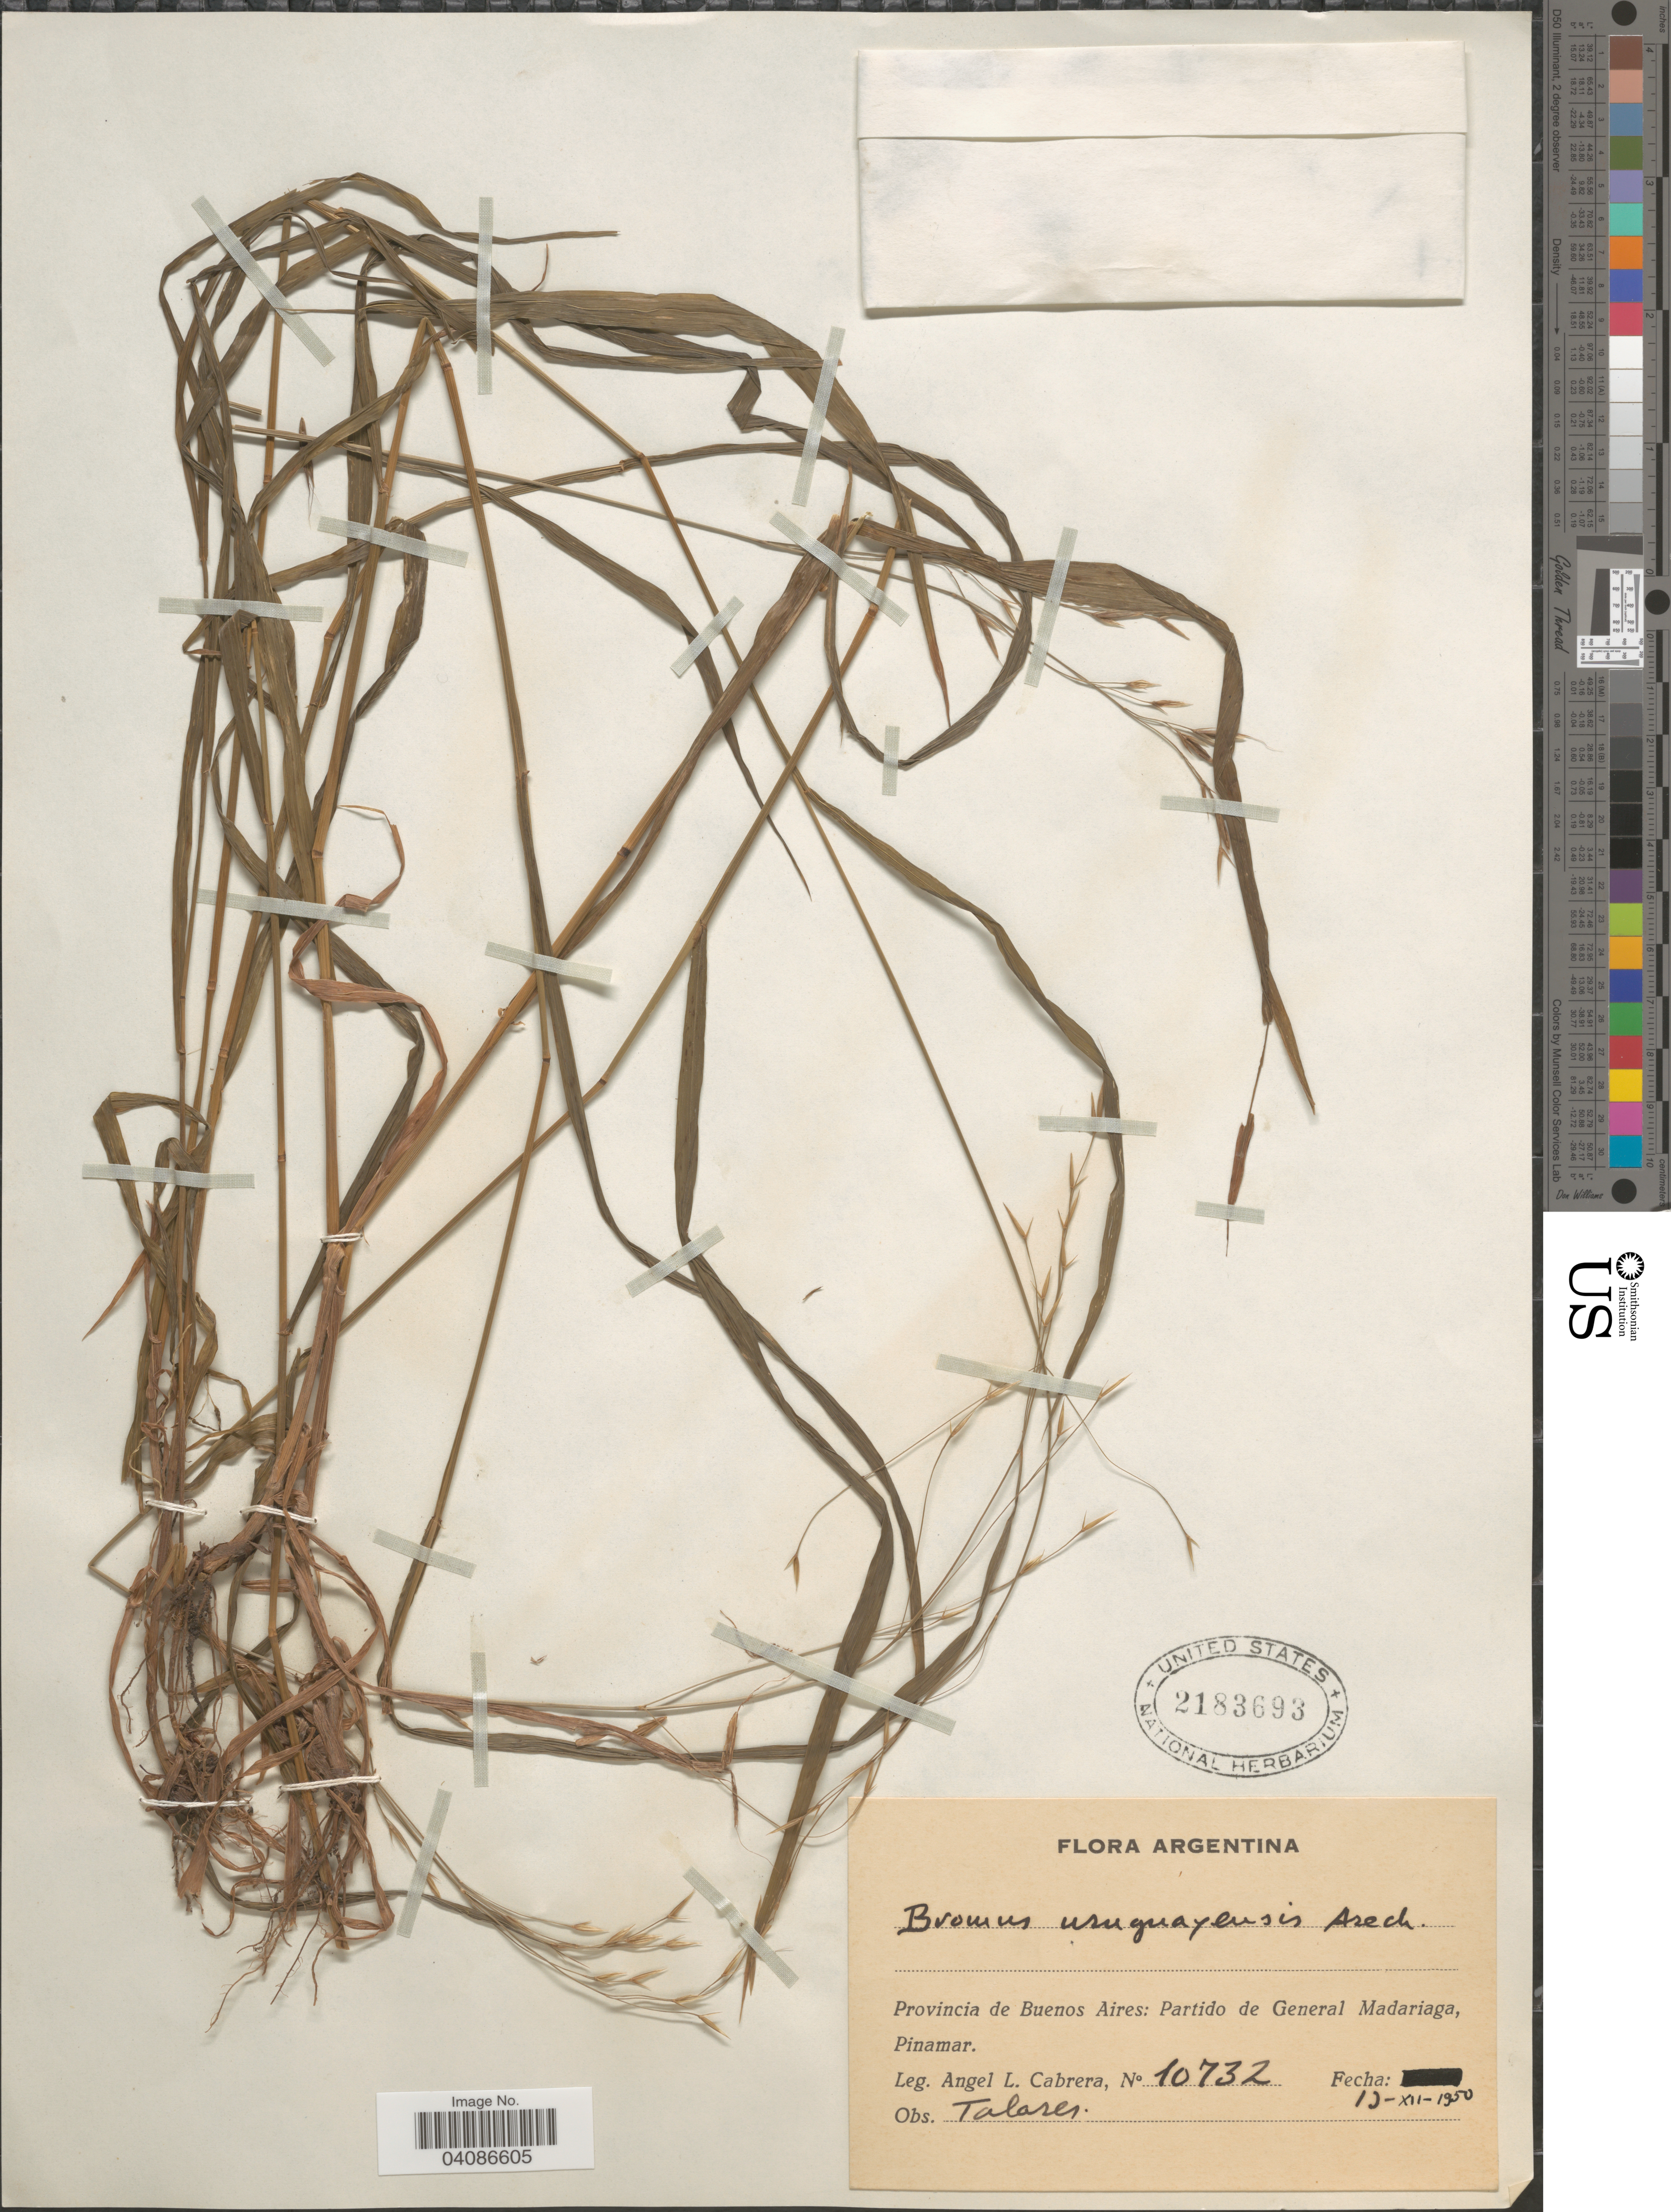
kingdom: Plantae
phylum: Tracheophyta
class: Liliopsida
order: Poales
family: Poaceae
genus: Bromus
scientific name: Bromus brachyanthera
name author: Döll in Mart.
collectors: A. L. Cabrera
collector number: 10732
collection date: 1950-12-13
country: Argentina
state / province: Buenos Aires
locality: Partido de General Madariaga, Pinamar.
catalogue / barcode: US 2183693